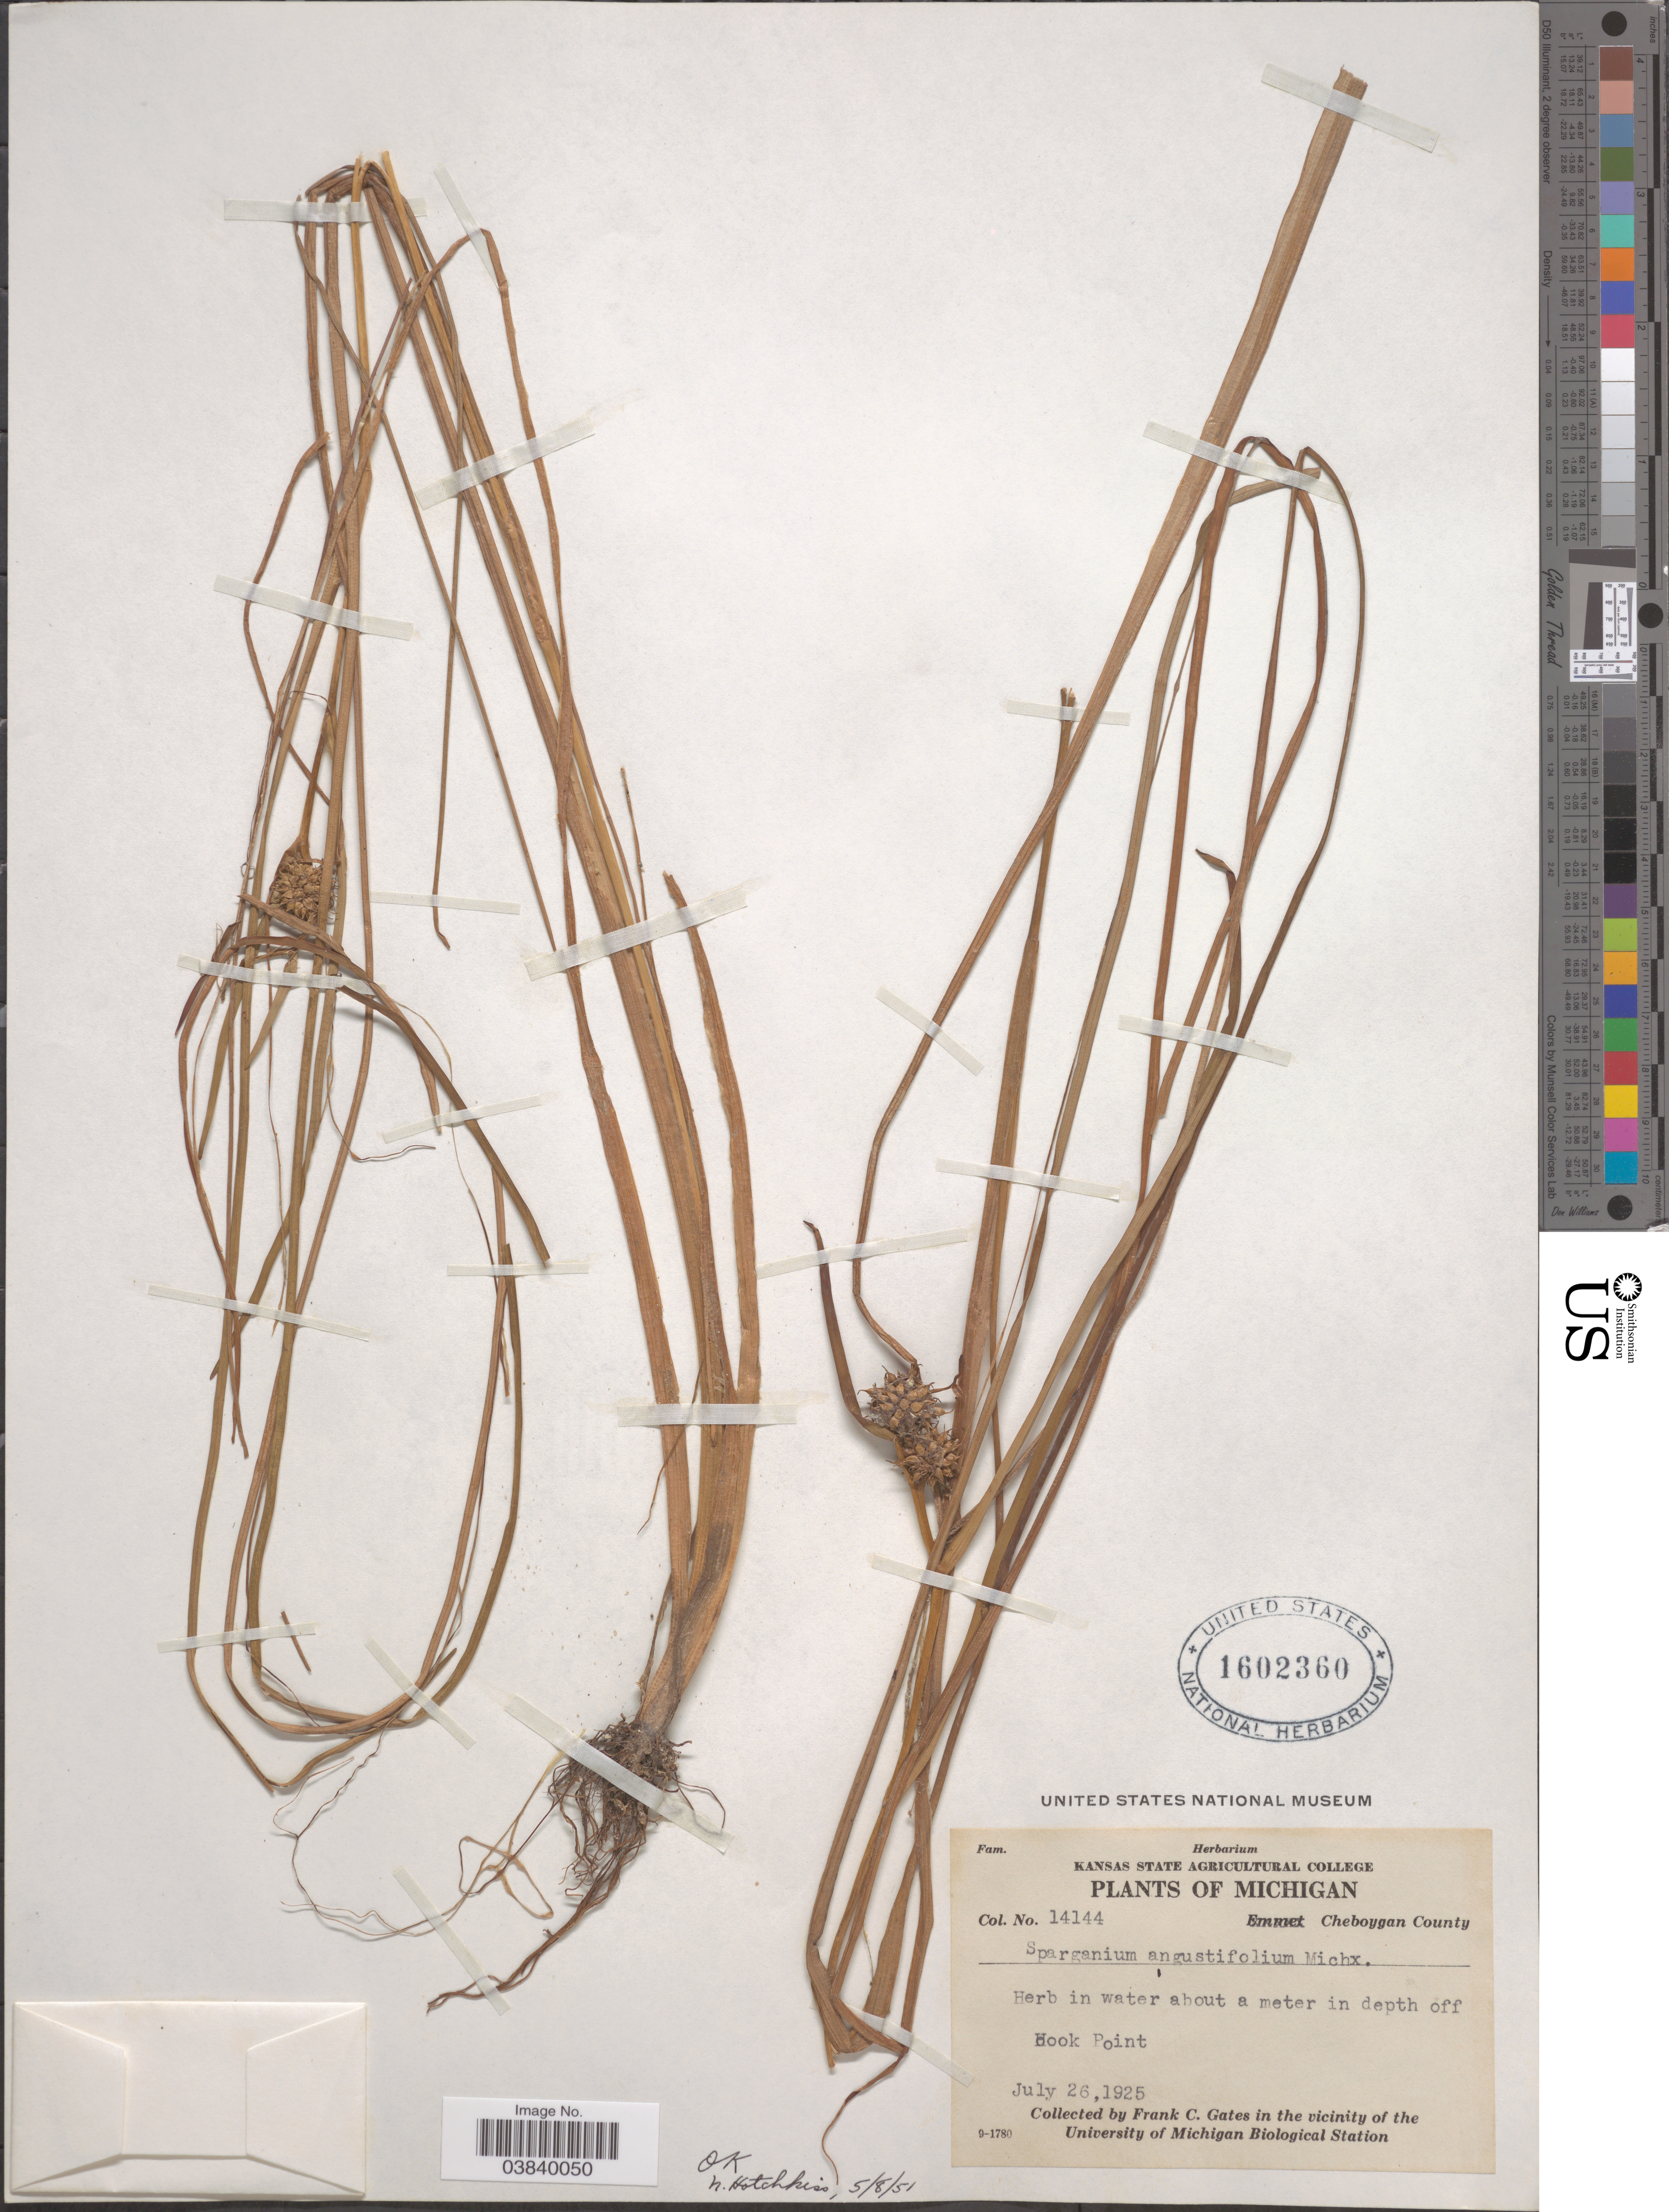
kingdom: Plantae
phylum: Tracheophyta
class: Liliopsida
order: Poales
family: Typhaceae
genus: Sparganium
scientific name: Sparganium angustifolium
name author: Michx.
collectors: F. C. Gates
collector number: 14144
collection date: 1925-07-26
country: United States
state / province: Michigan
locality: Cheboygan County. Hook Point. In the vicinity of the University of Michigan Biological Station.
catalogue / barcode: US 1602360